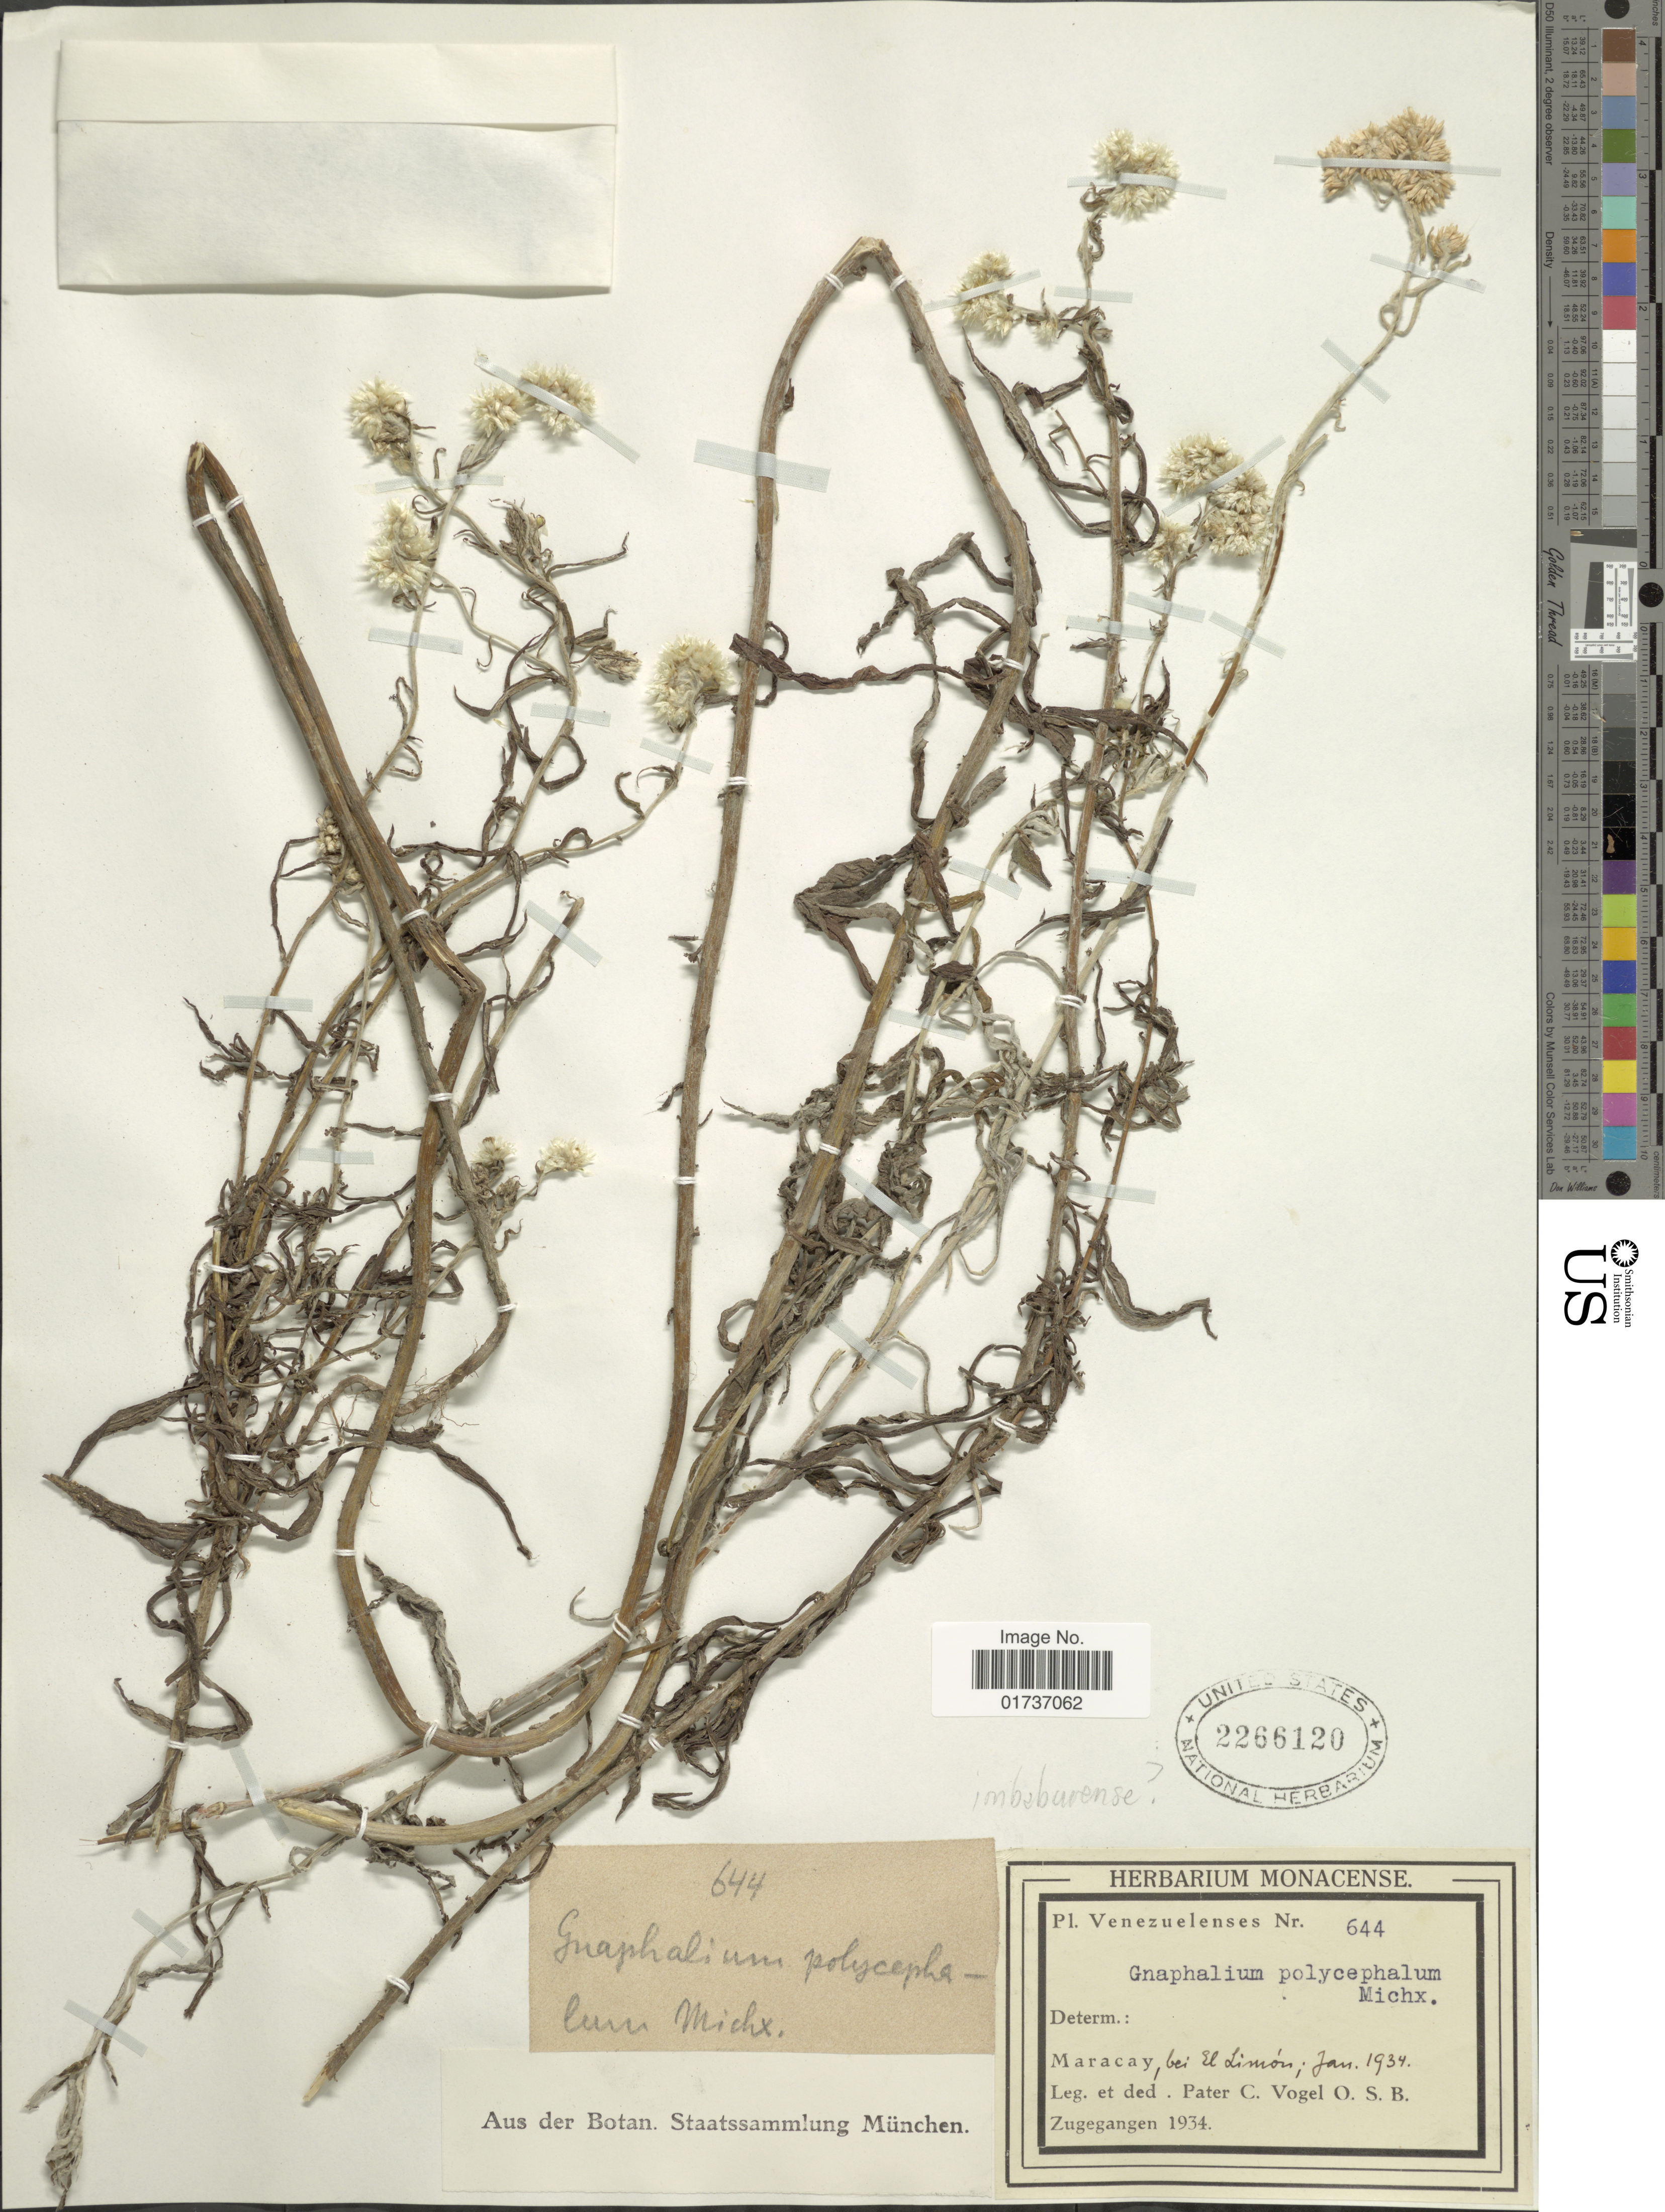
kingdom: Plantae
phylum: Tracheophyta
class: Magnoliopsida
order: Asterales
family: Asteraceae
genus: Gnaphalium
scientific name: Gnaphalium polycephalum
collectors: P. C. Vogel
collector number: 644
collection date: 1934-01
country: Venezuela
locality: Maracay, bei El Limón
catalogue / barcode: US 2266120